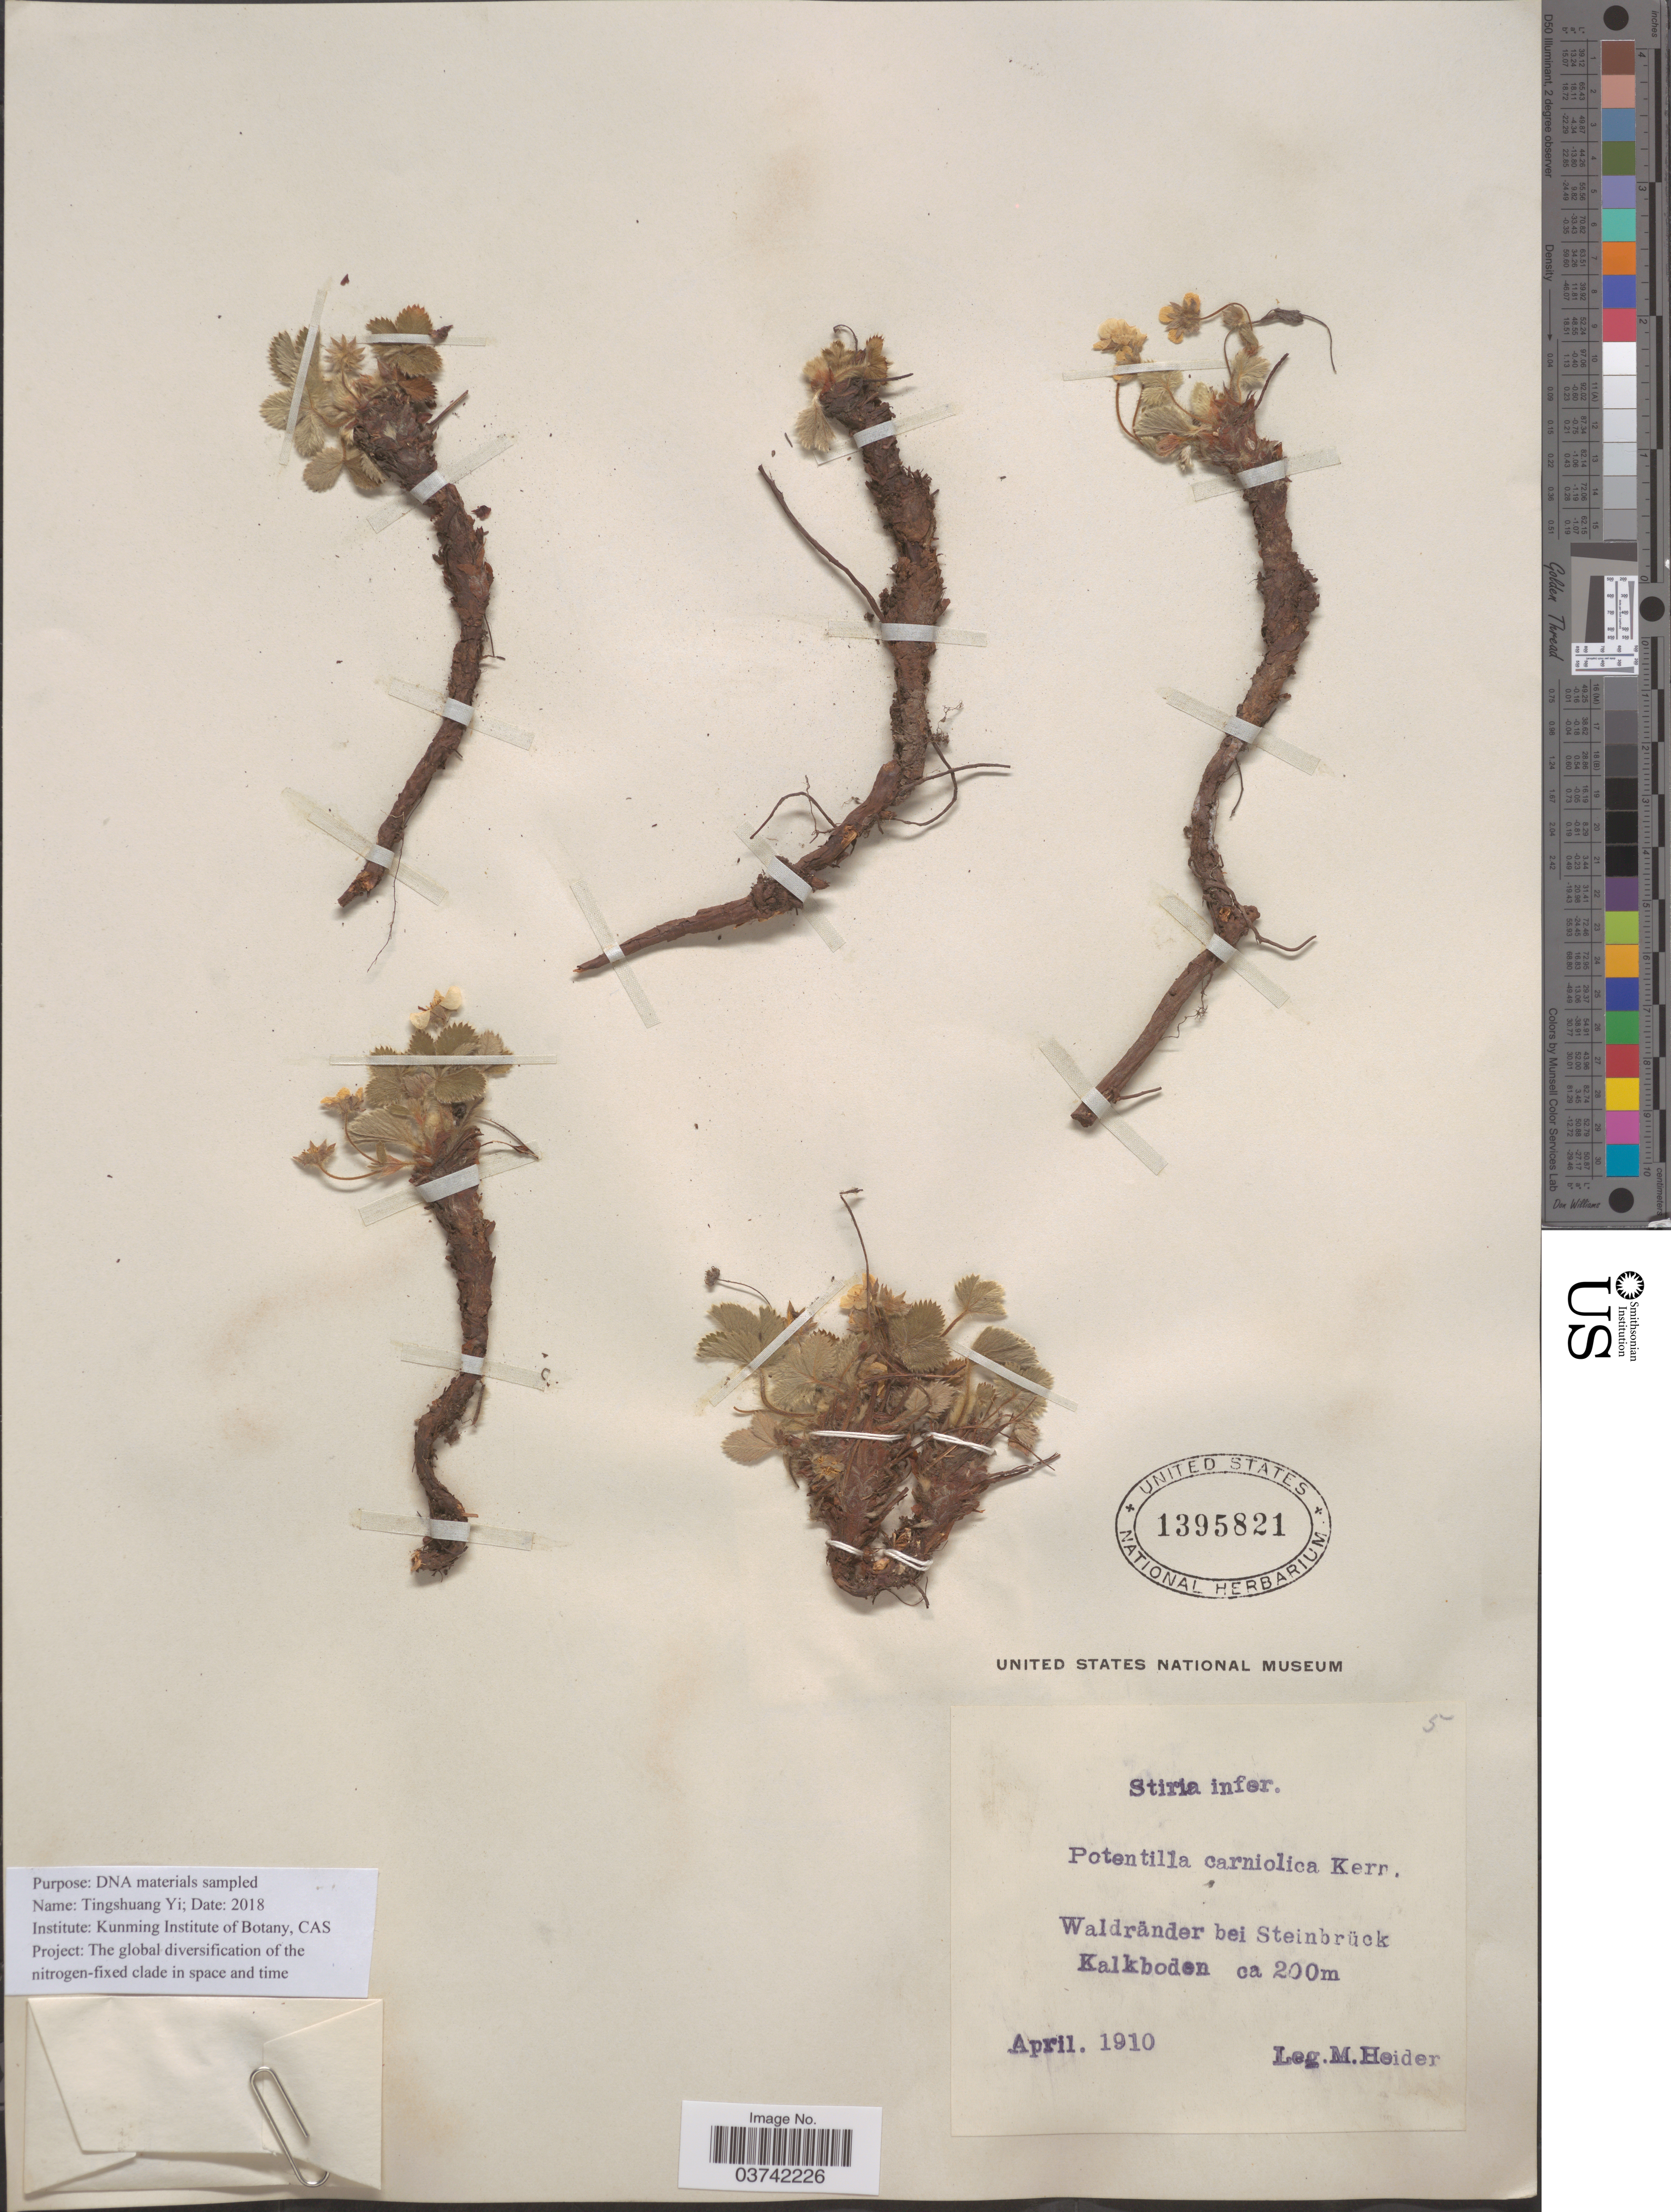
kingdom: Plantae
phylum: Tracheophyta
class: Magnoliopsida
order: Rosales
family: Rosaceae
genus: Potentilla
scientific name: Potentilla carniolica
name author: A. Kern.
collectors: M. Heider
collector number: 5?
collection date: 1910-04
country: Austria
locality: Stiria infer. Waldränder bei Steinbrück Kalkboden.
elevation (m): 200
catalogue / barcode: US 1395821